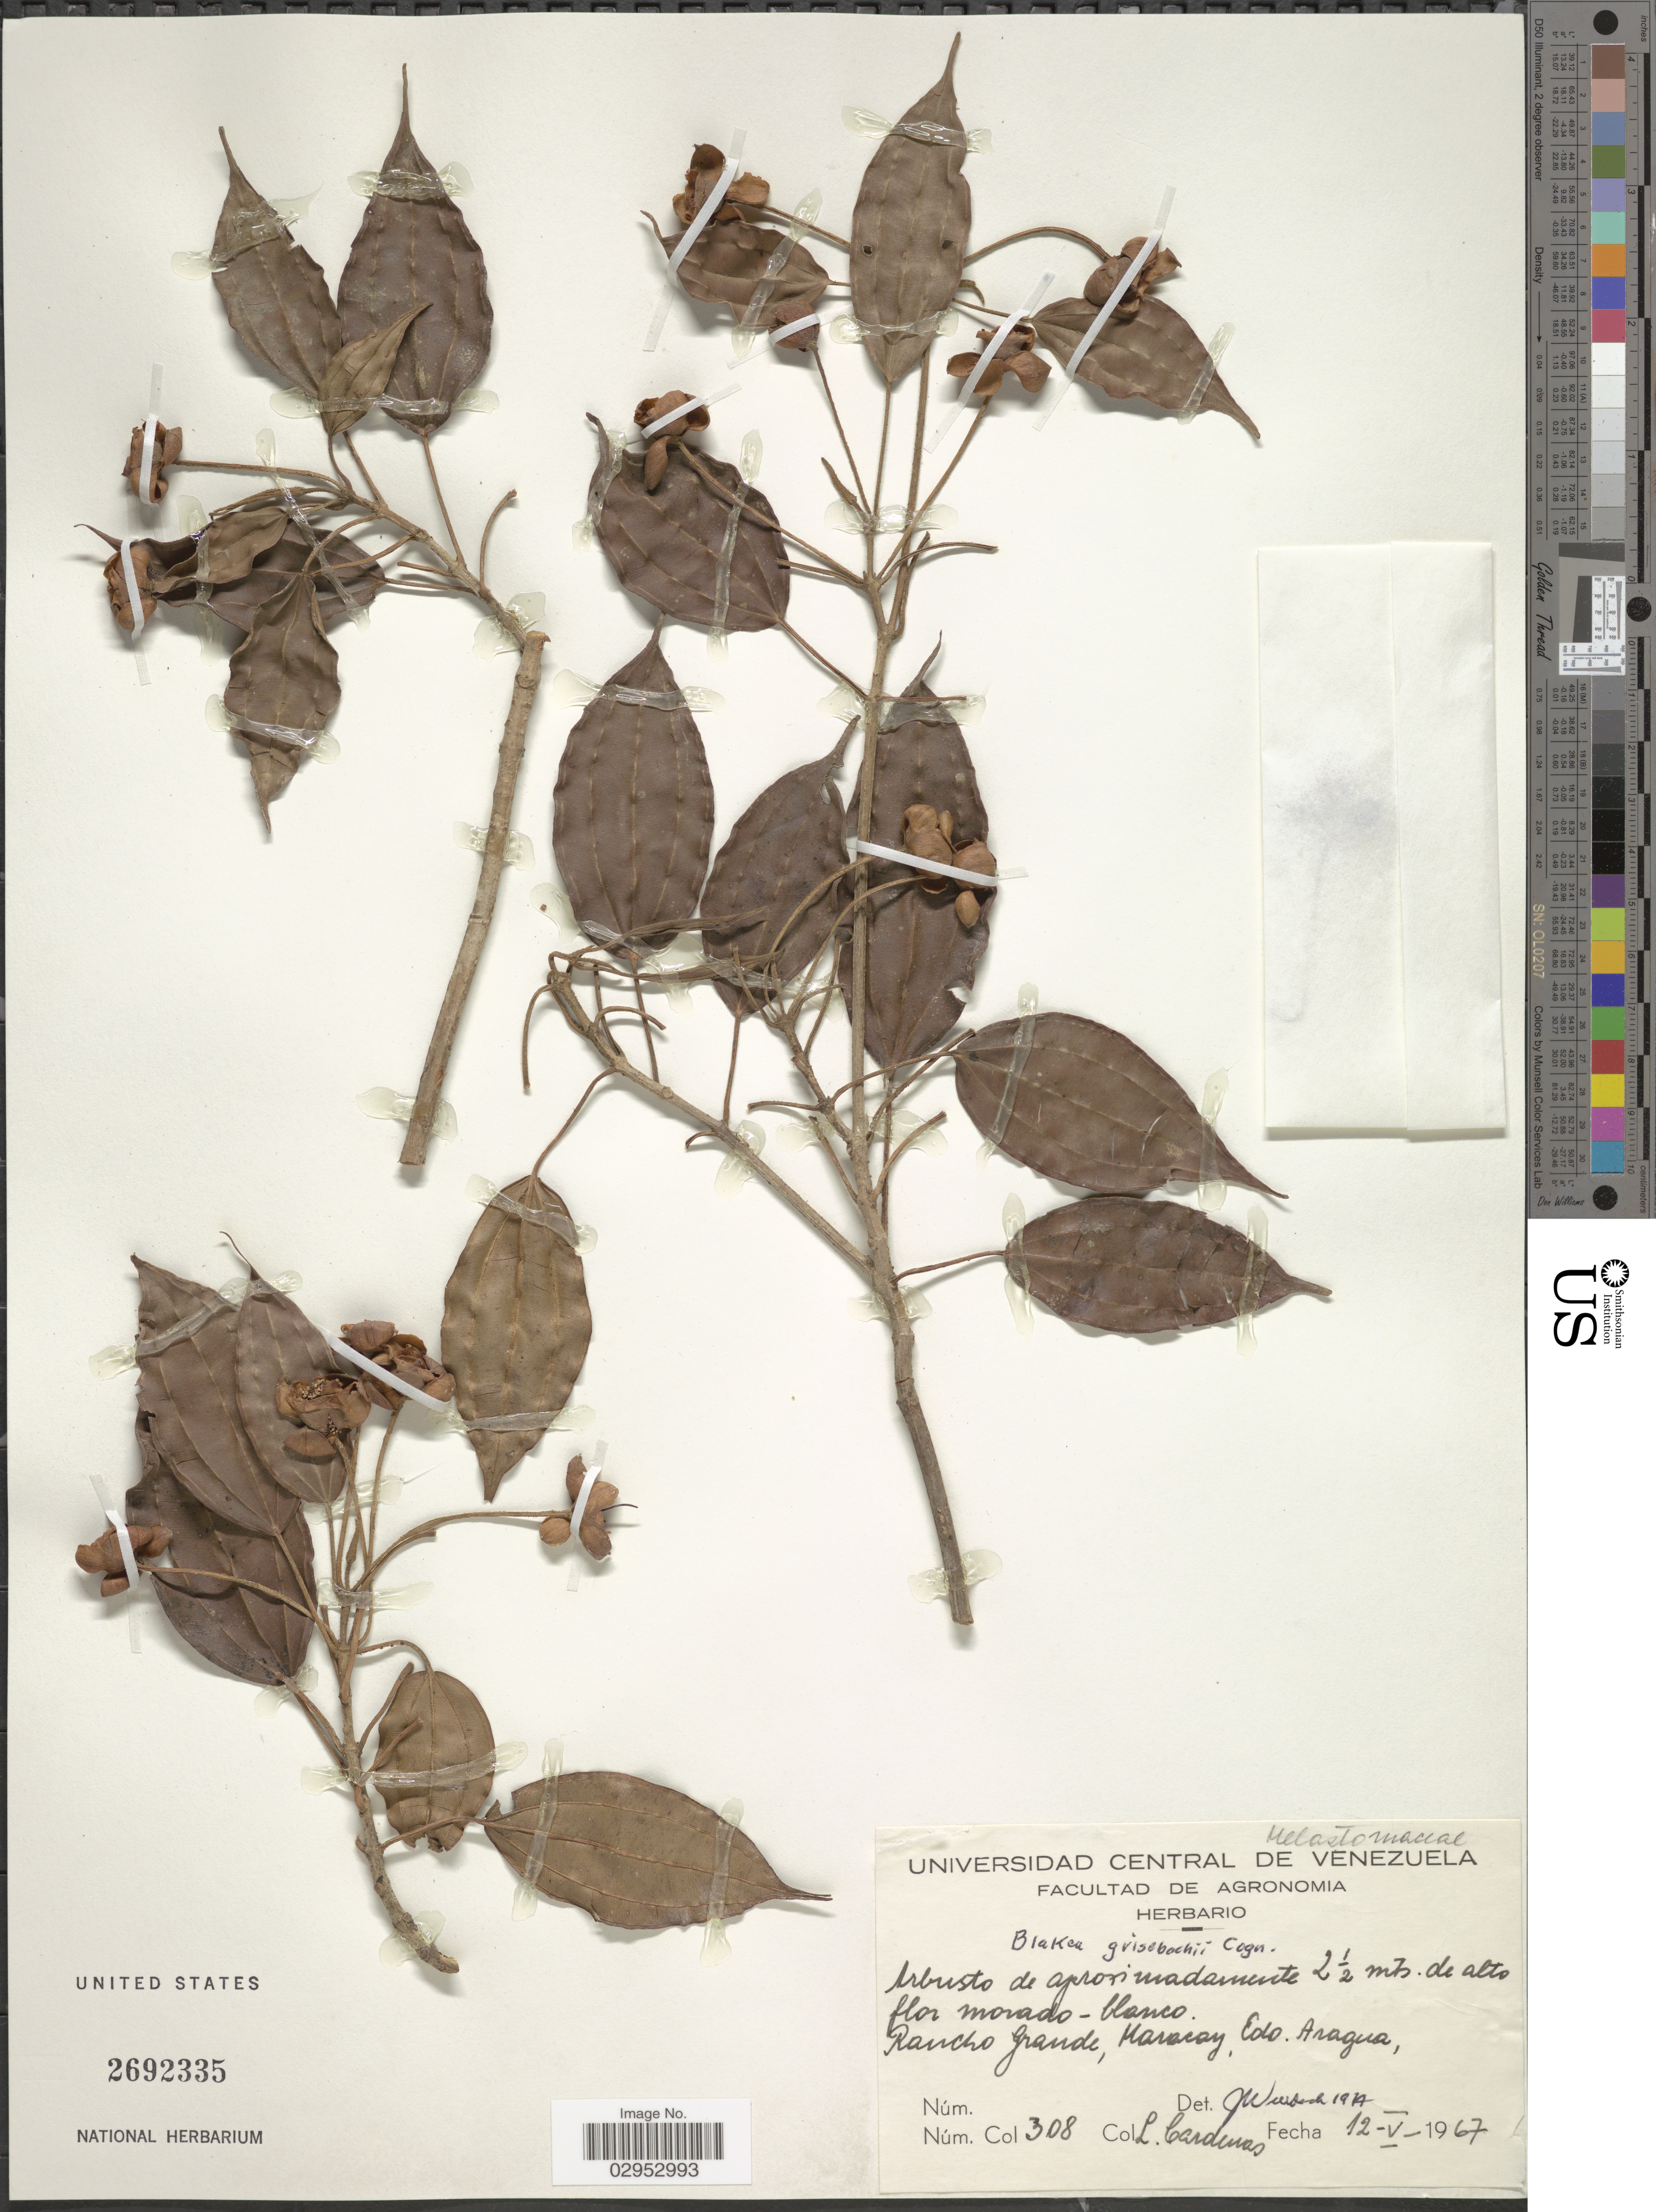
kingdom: Plantae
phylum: Tracheophyta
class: Magnoliopsida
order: Myrtales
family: Melastomataceae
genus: Blakea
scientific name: Blakea grisebachii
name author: Cogn.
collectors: L. Cárdenas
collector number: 308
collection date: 1967-05-12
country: Venezuela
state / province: Aragua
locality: Rancho Grande, Maracay.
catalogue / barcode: US 2692335